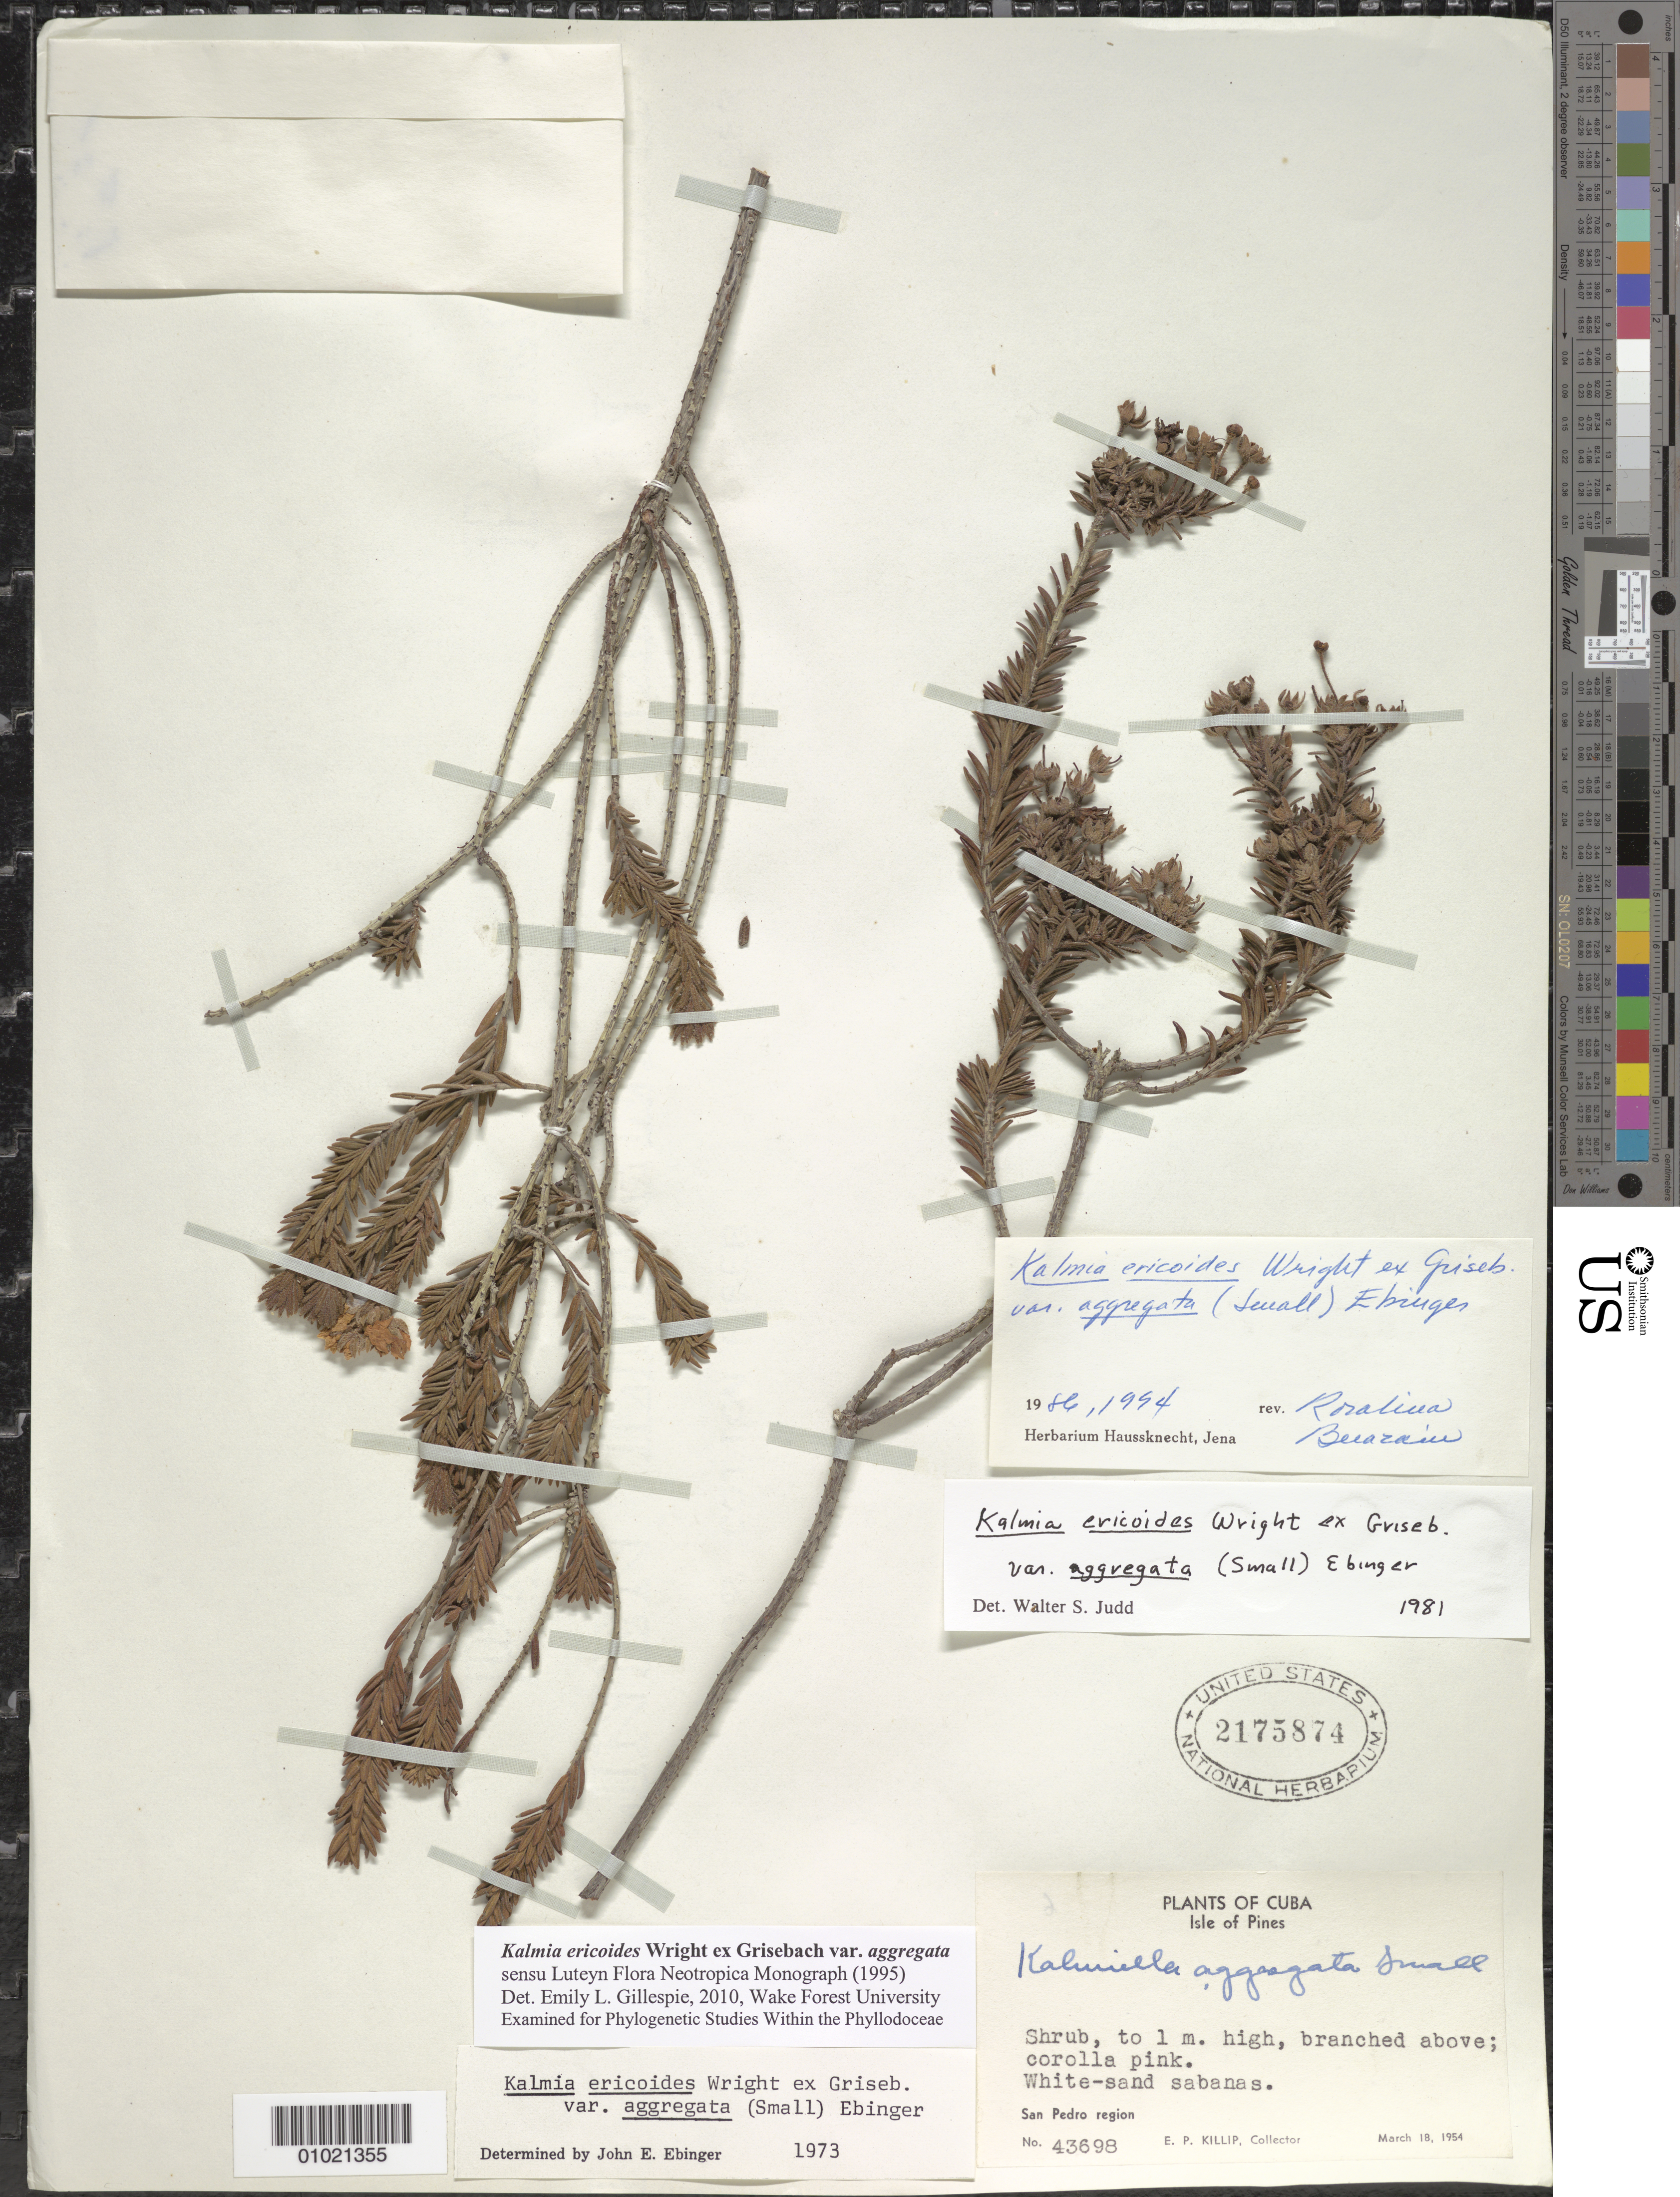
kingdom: Plantae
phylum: Tracheophyta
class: Magnoliopsida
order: Ericales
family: Ericaceae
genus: Kalmia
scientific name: Kalmia ericoides var. aggregata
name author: (Small) Ebinger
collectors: E. P. Killip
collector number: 43698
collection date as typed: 18 Mar 1954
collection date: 1954-03-18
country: Cuba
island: Isla de la Juventud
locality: San Pedro region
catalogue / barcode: US 2175874